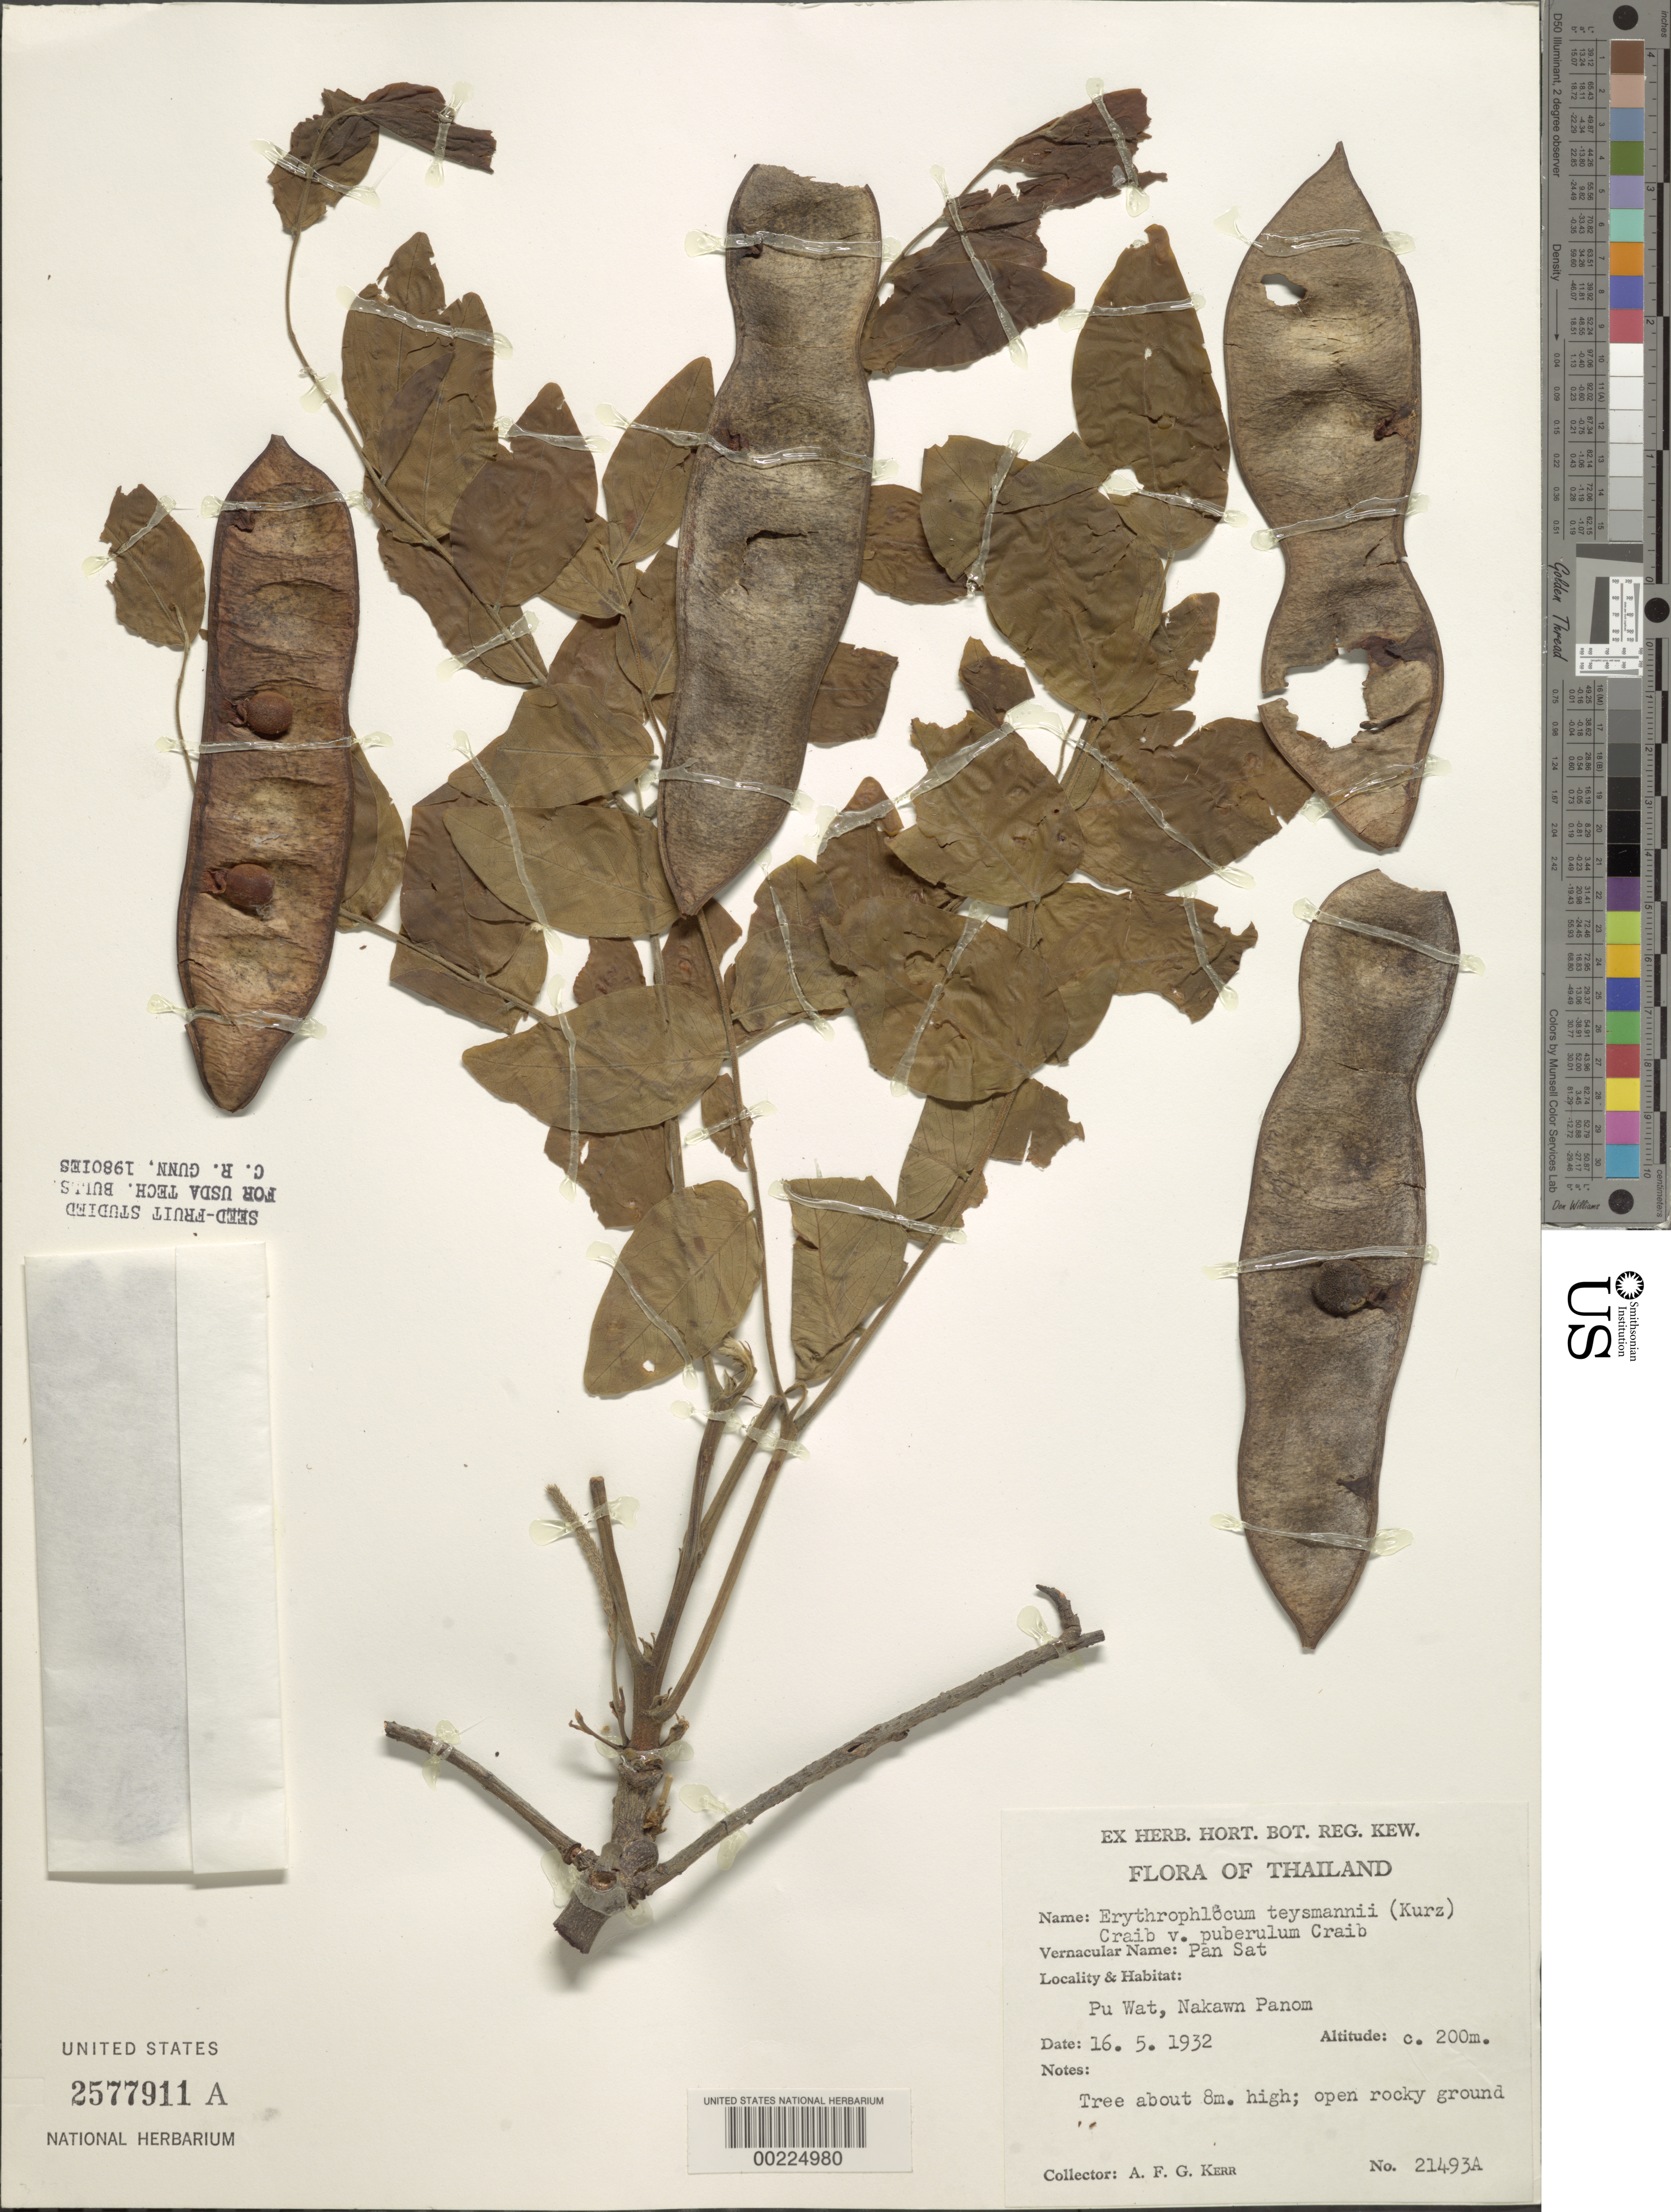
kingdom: Plantae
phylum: Tracheophyta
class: Magnoliopsida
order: Fabales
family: Fabaceae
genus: Erythrophleum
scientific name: Erythrophleum teysmannii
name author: Craib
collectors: A. F. G. Kerr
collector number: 21493a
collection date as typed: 16 May 1932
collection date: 1932-05-16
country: Thailand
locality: Dong Bang-i, Nakawn Panon.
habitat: Open rocky ground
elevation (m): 200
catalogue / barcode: US 2577911A